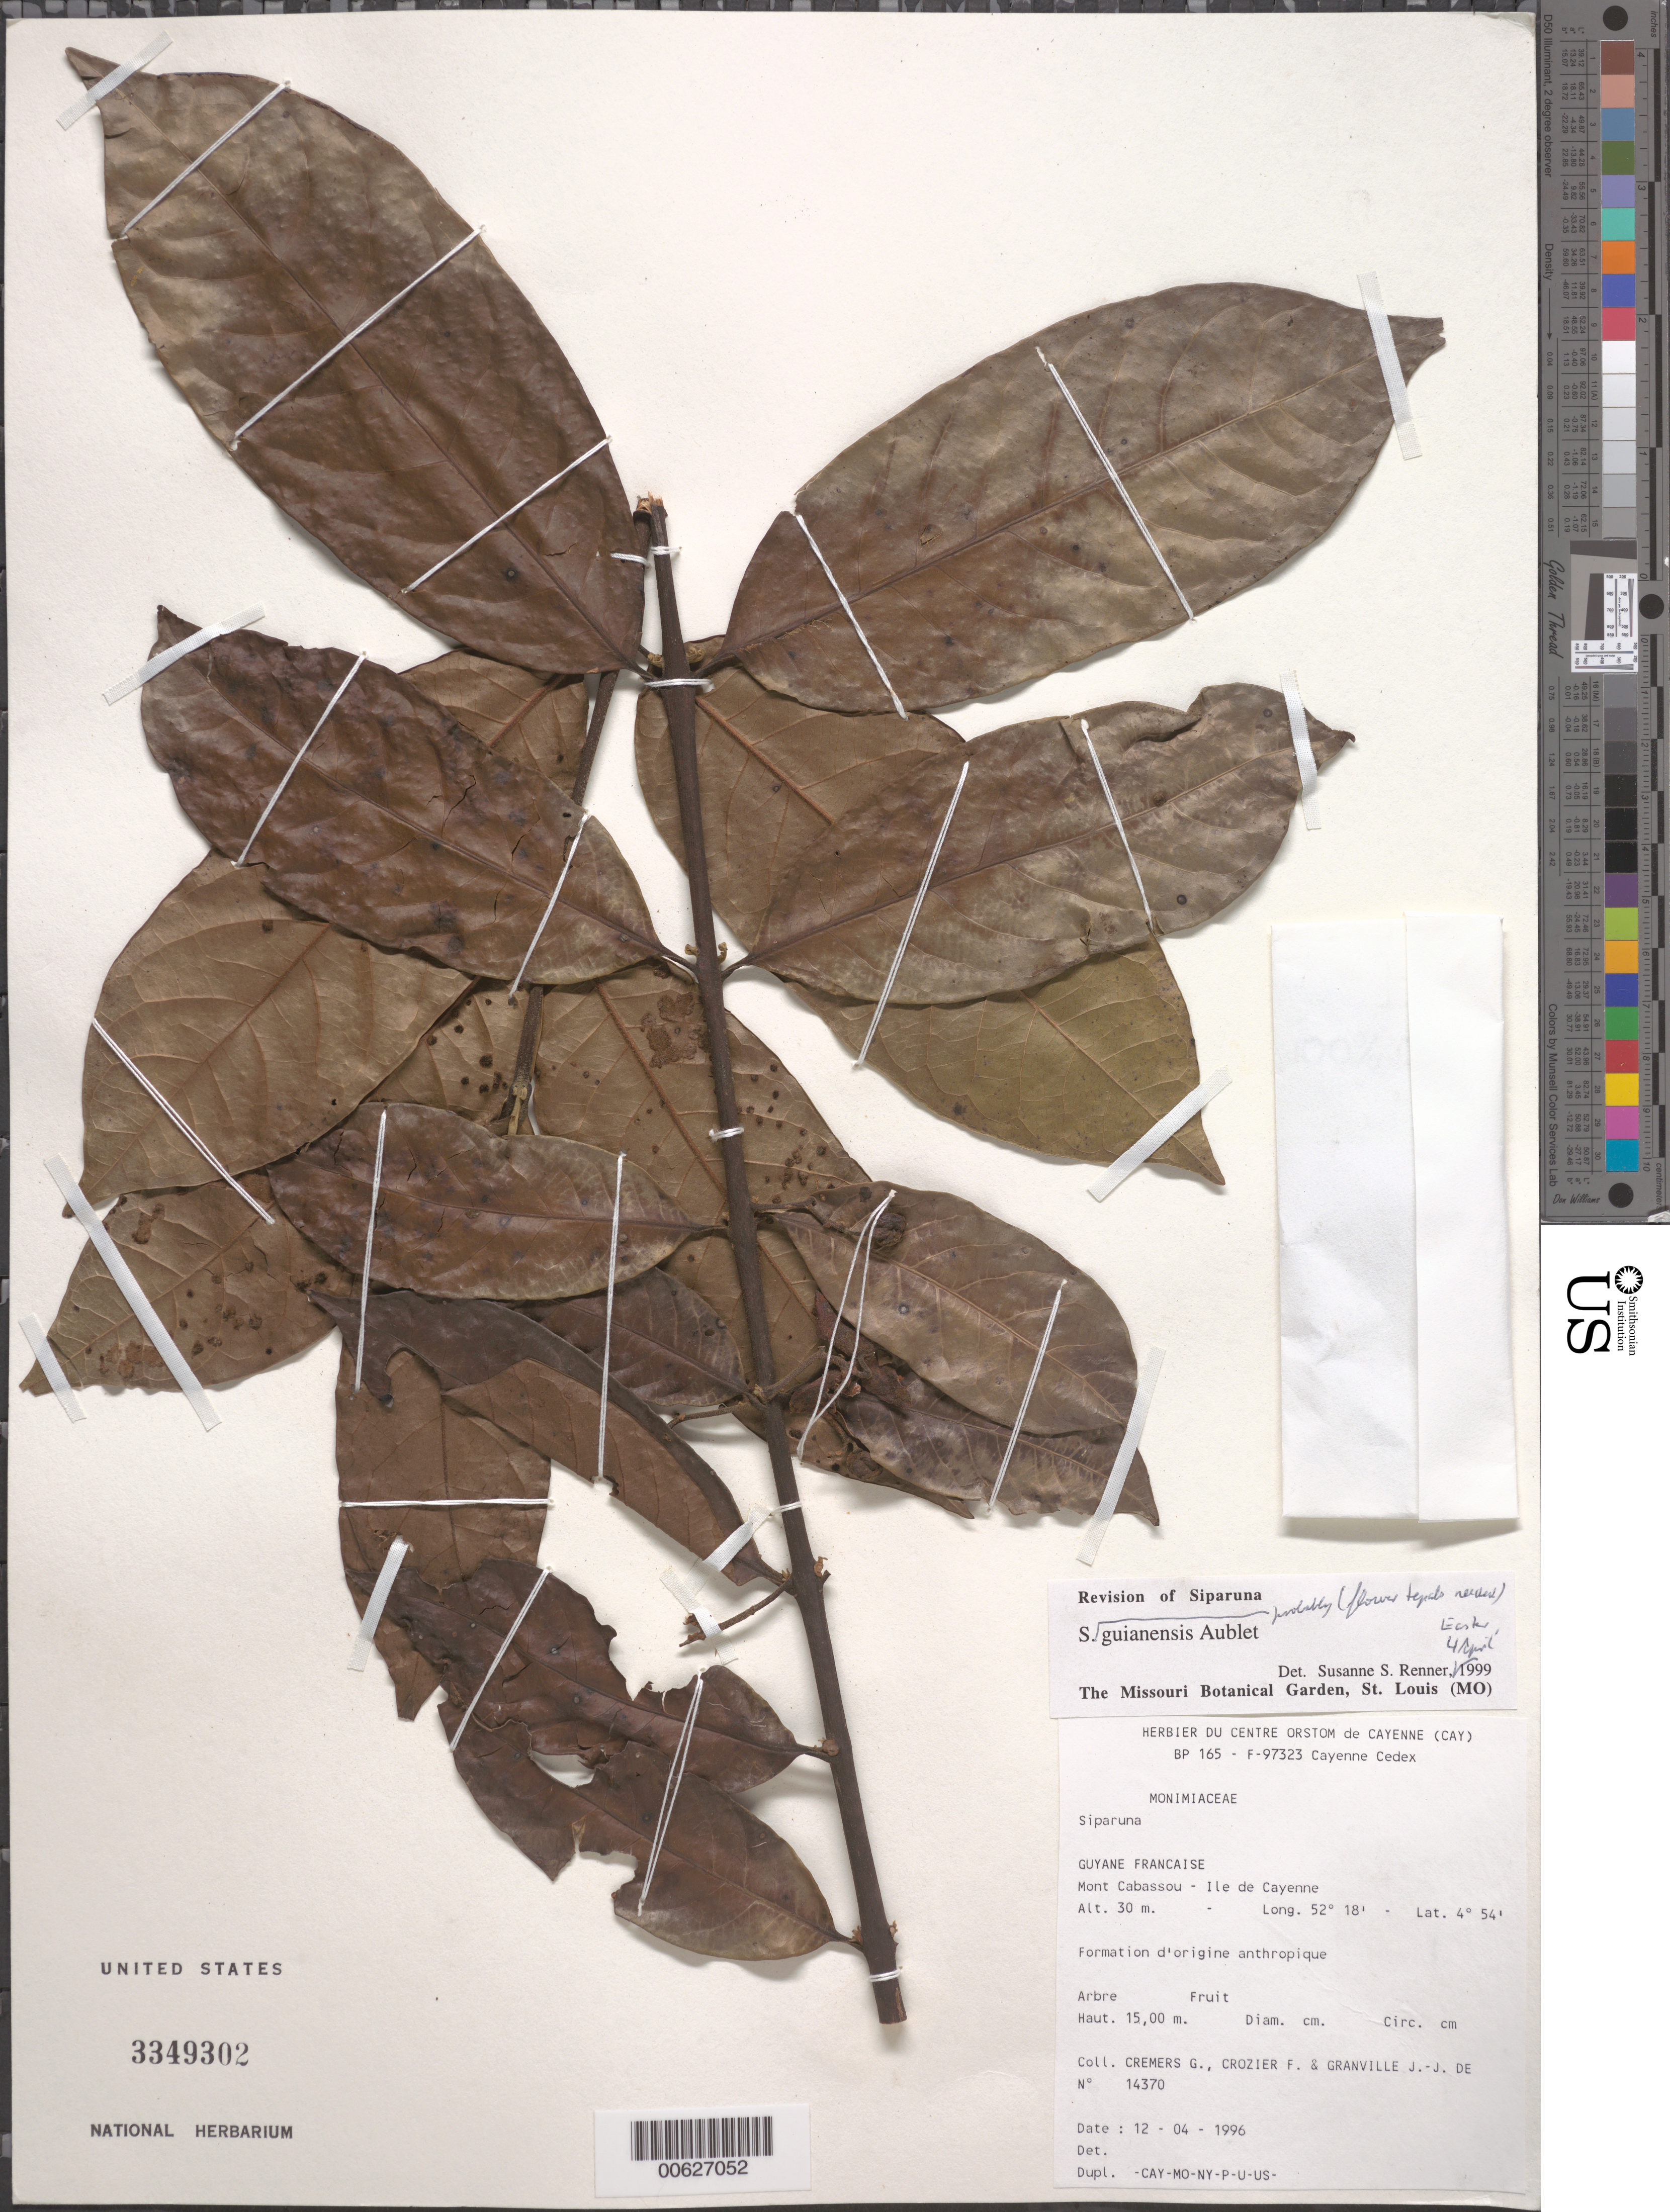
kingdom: Plantae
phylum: Tracheophyta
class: Magnoliopsida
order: Laurales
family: Siparunaceae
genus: Siparuna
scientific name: Siparuna guianensis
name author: Aubl.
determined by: Renner, S. S.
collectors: G. Cremers, F. Crozier & J.-J. de Granville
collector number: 14370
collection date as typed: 12-Apr-96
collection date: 1996-04-12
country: French Guiana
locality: Mont Cabassou, Ile de Cayenne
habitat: Formation d'origine anthropique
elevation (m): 30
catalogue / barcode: US 3349302